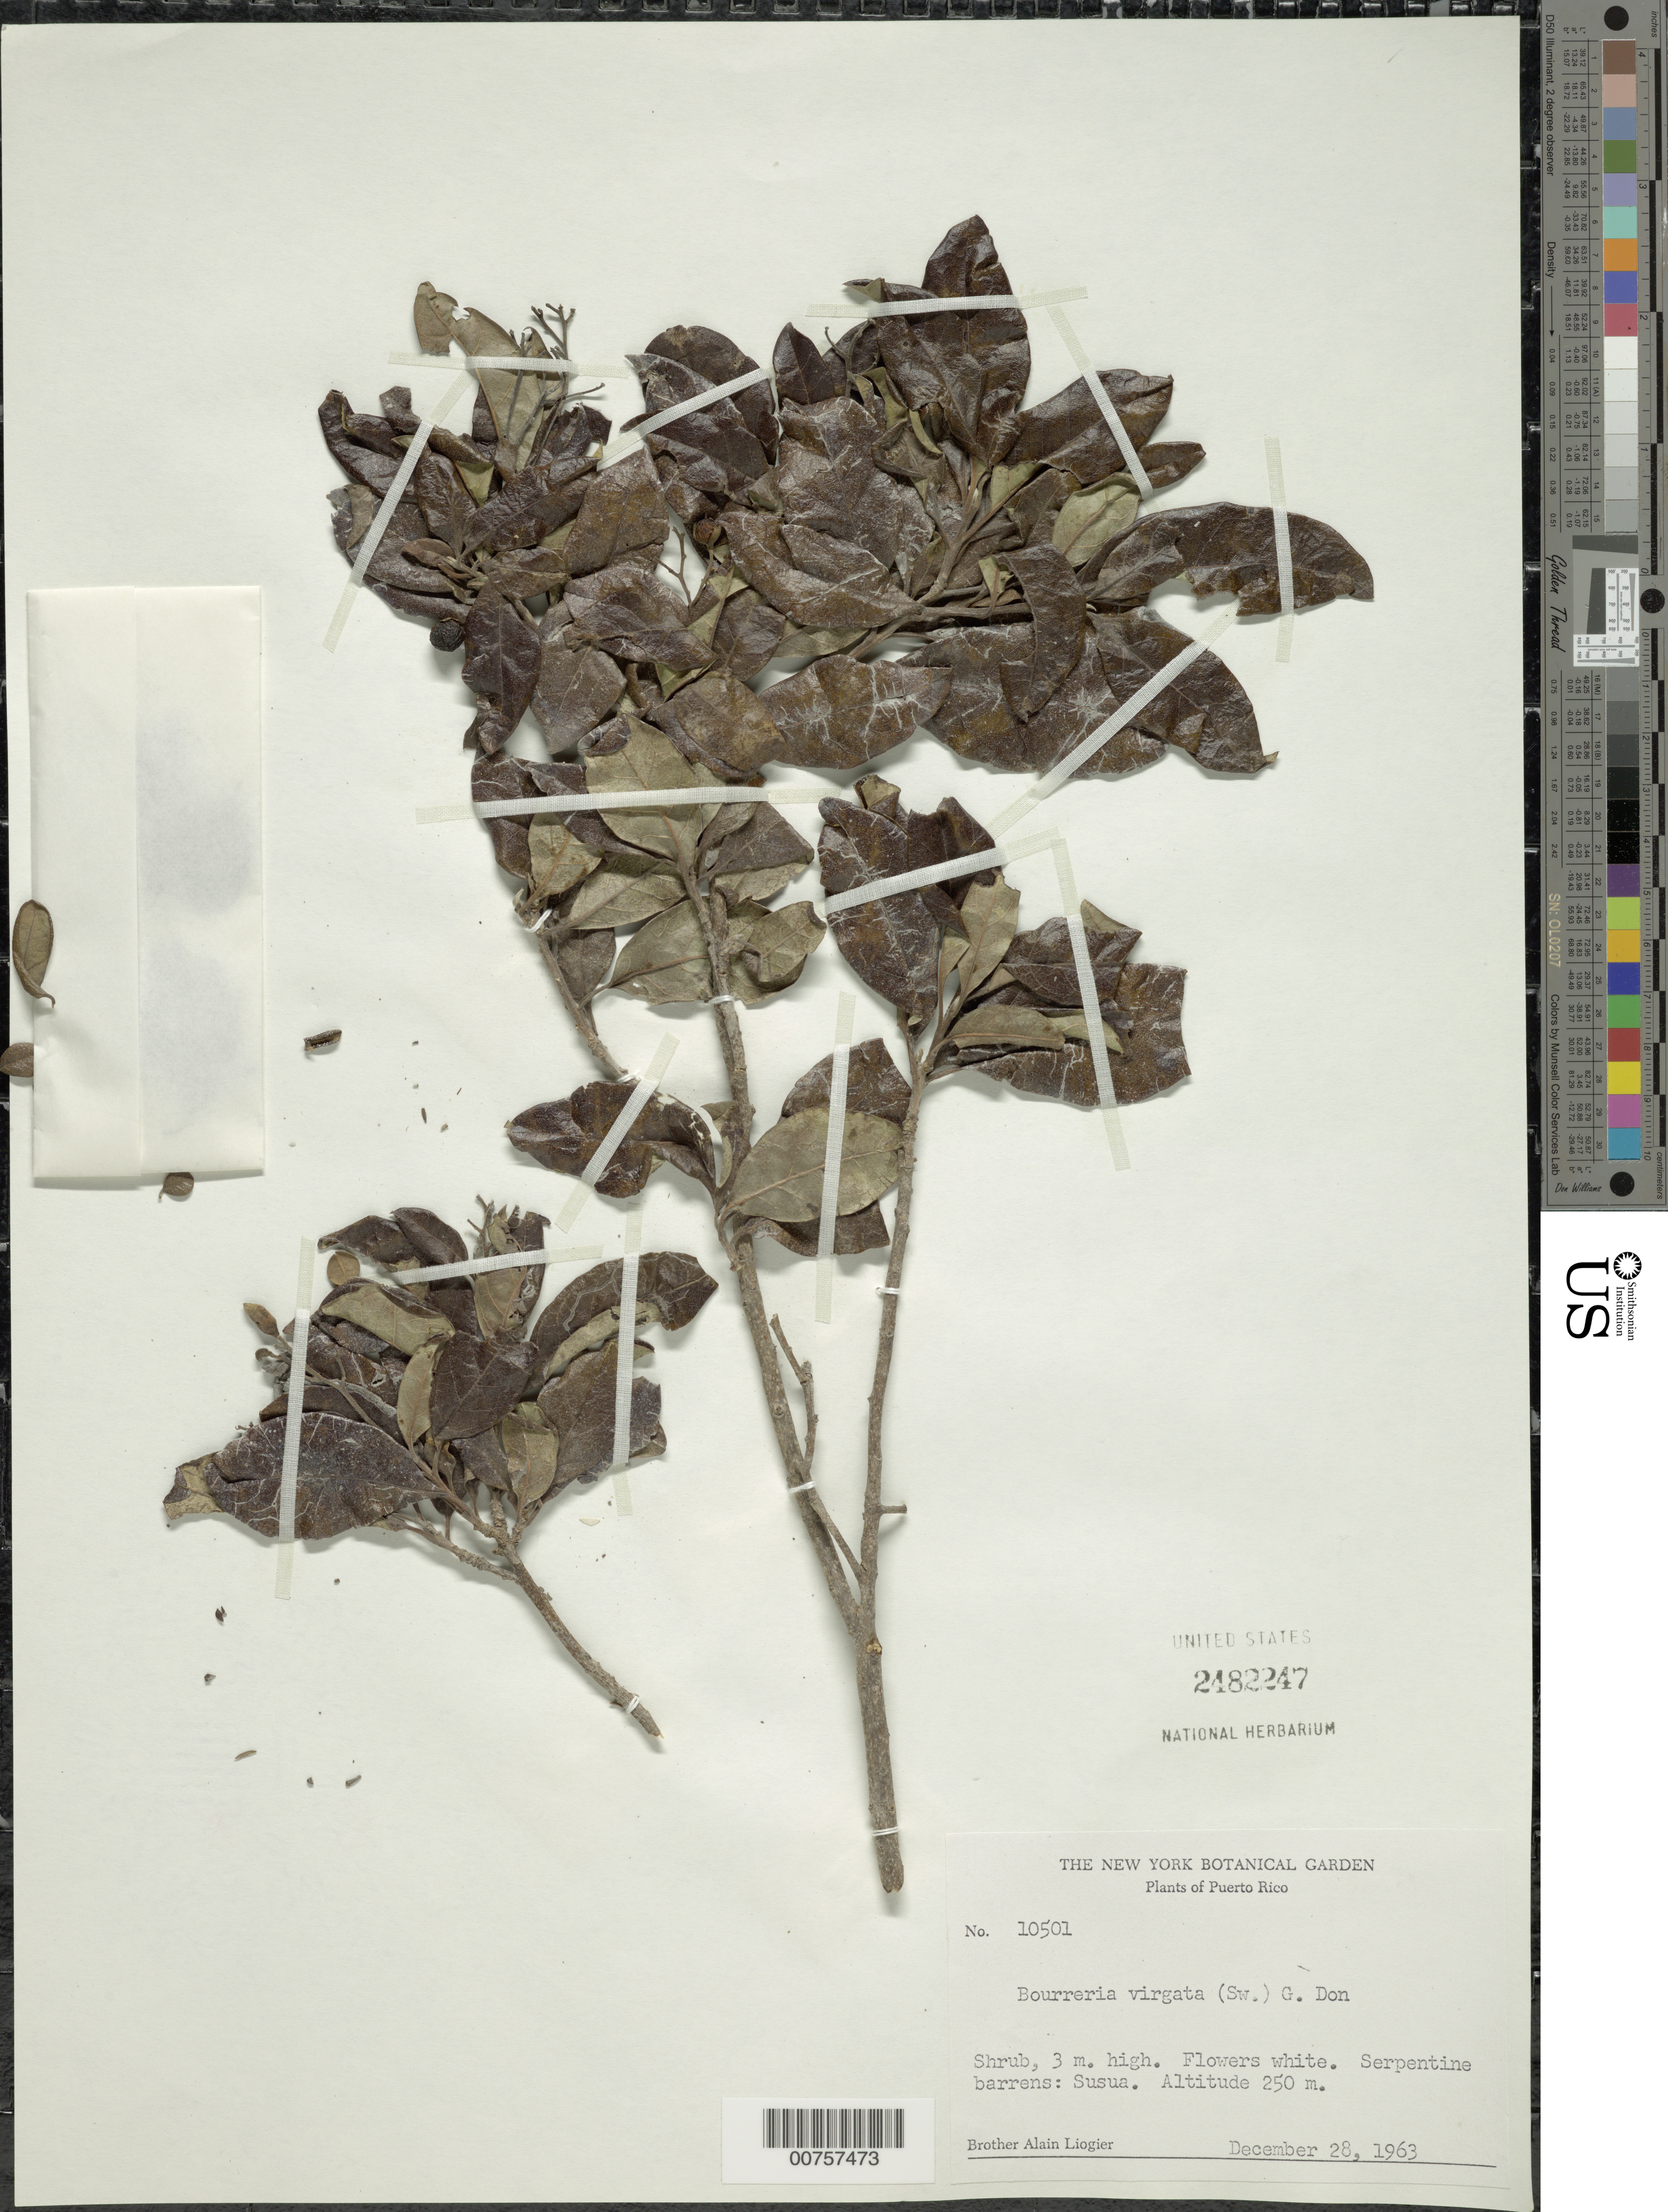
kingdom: Plantae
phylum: Tracheophyta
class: Magnoliopsida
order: Boraginales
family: Ehretiaceae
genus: Bourreria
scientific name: Bourreria virgata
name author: (Sw.) G. Don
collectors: A. H. Liogier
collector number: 10501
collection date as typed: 28 Dec 1963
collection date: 1963-12-28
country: Puerto Rico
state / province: Sabana Grande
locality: Susúa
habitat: Serpentine barrens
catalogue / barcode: US 2482247